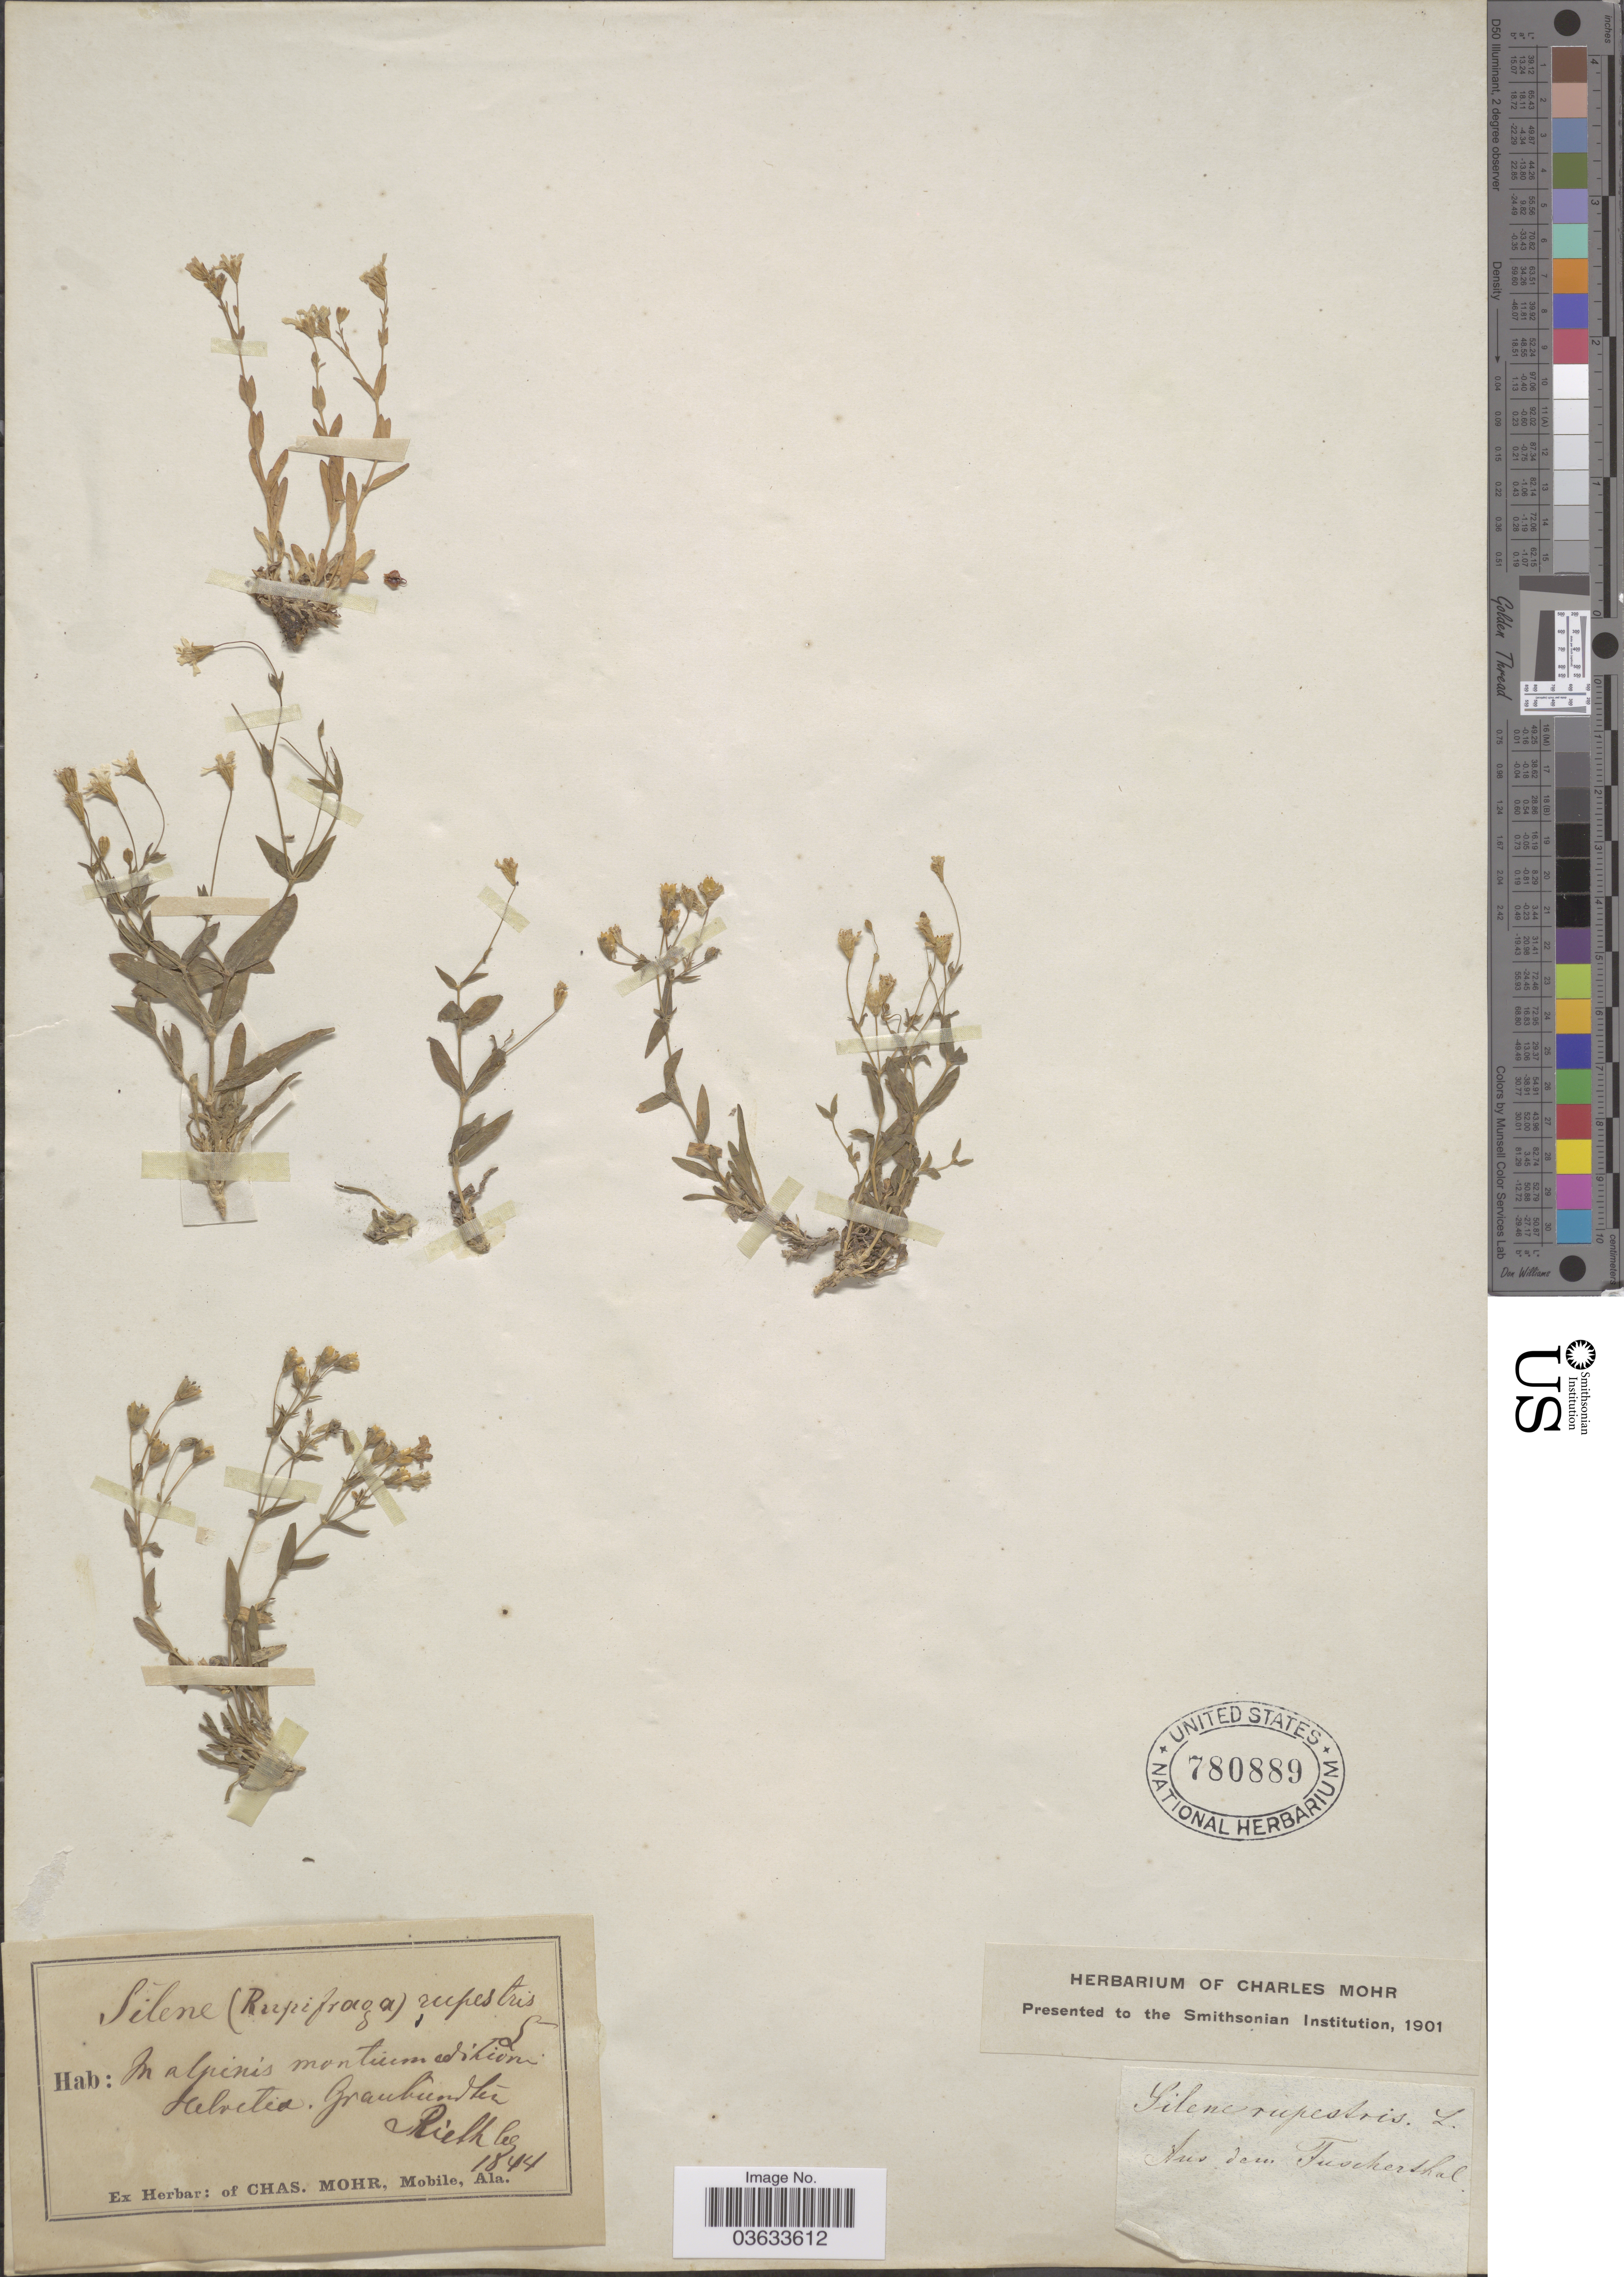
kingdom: Plantae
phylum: Tracheophyta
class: Magnoliopsida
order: Caryophyllales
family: Caryophyllaceae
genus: Atocion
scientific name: Atocion rupestre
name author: (L.) Oxelman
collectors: -. Rieth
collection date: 1844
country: Switzerland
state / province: Graubunden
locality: Helvetia. Graubunden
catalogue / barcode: US 780889